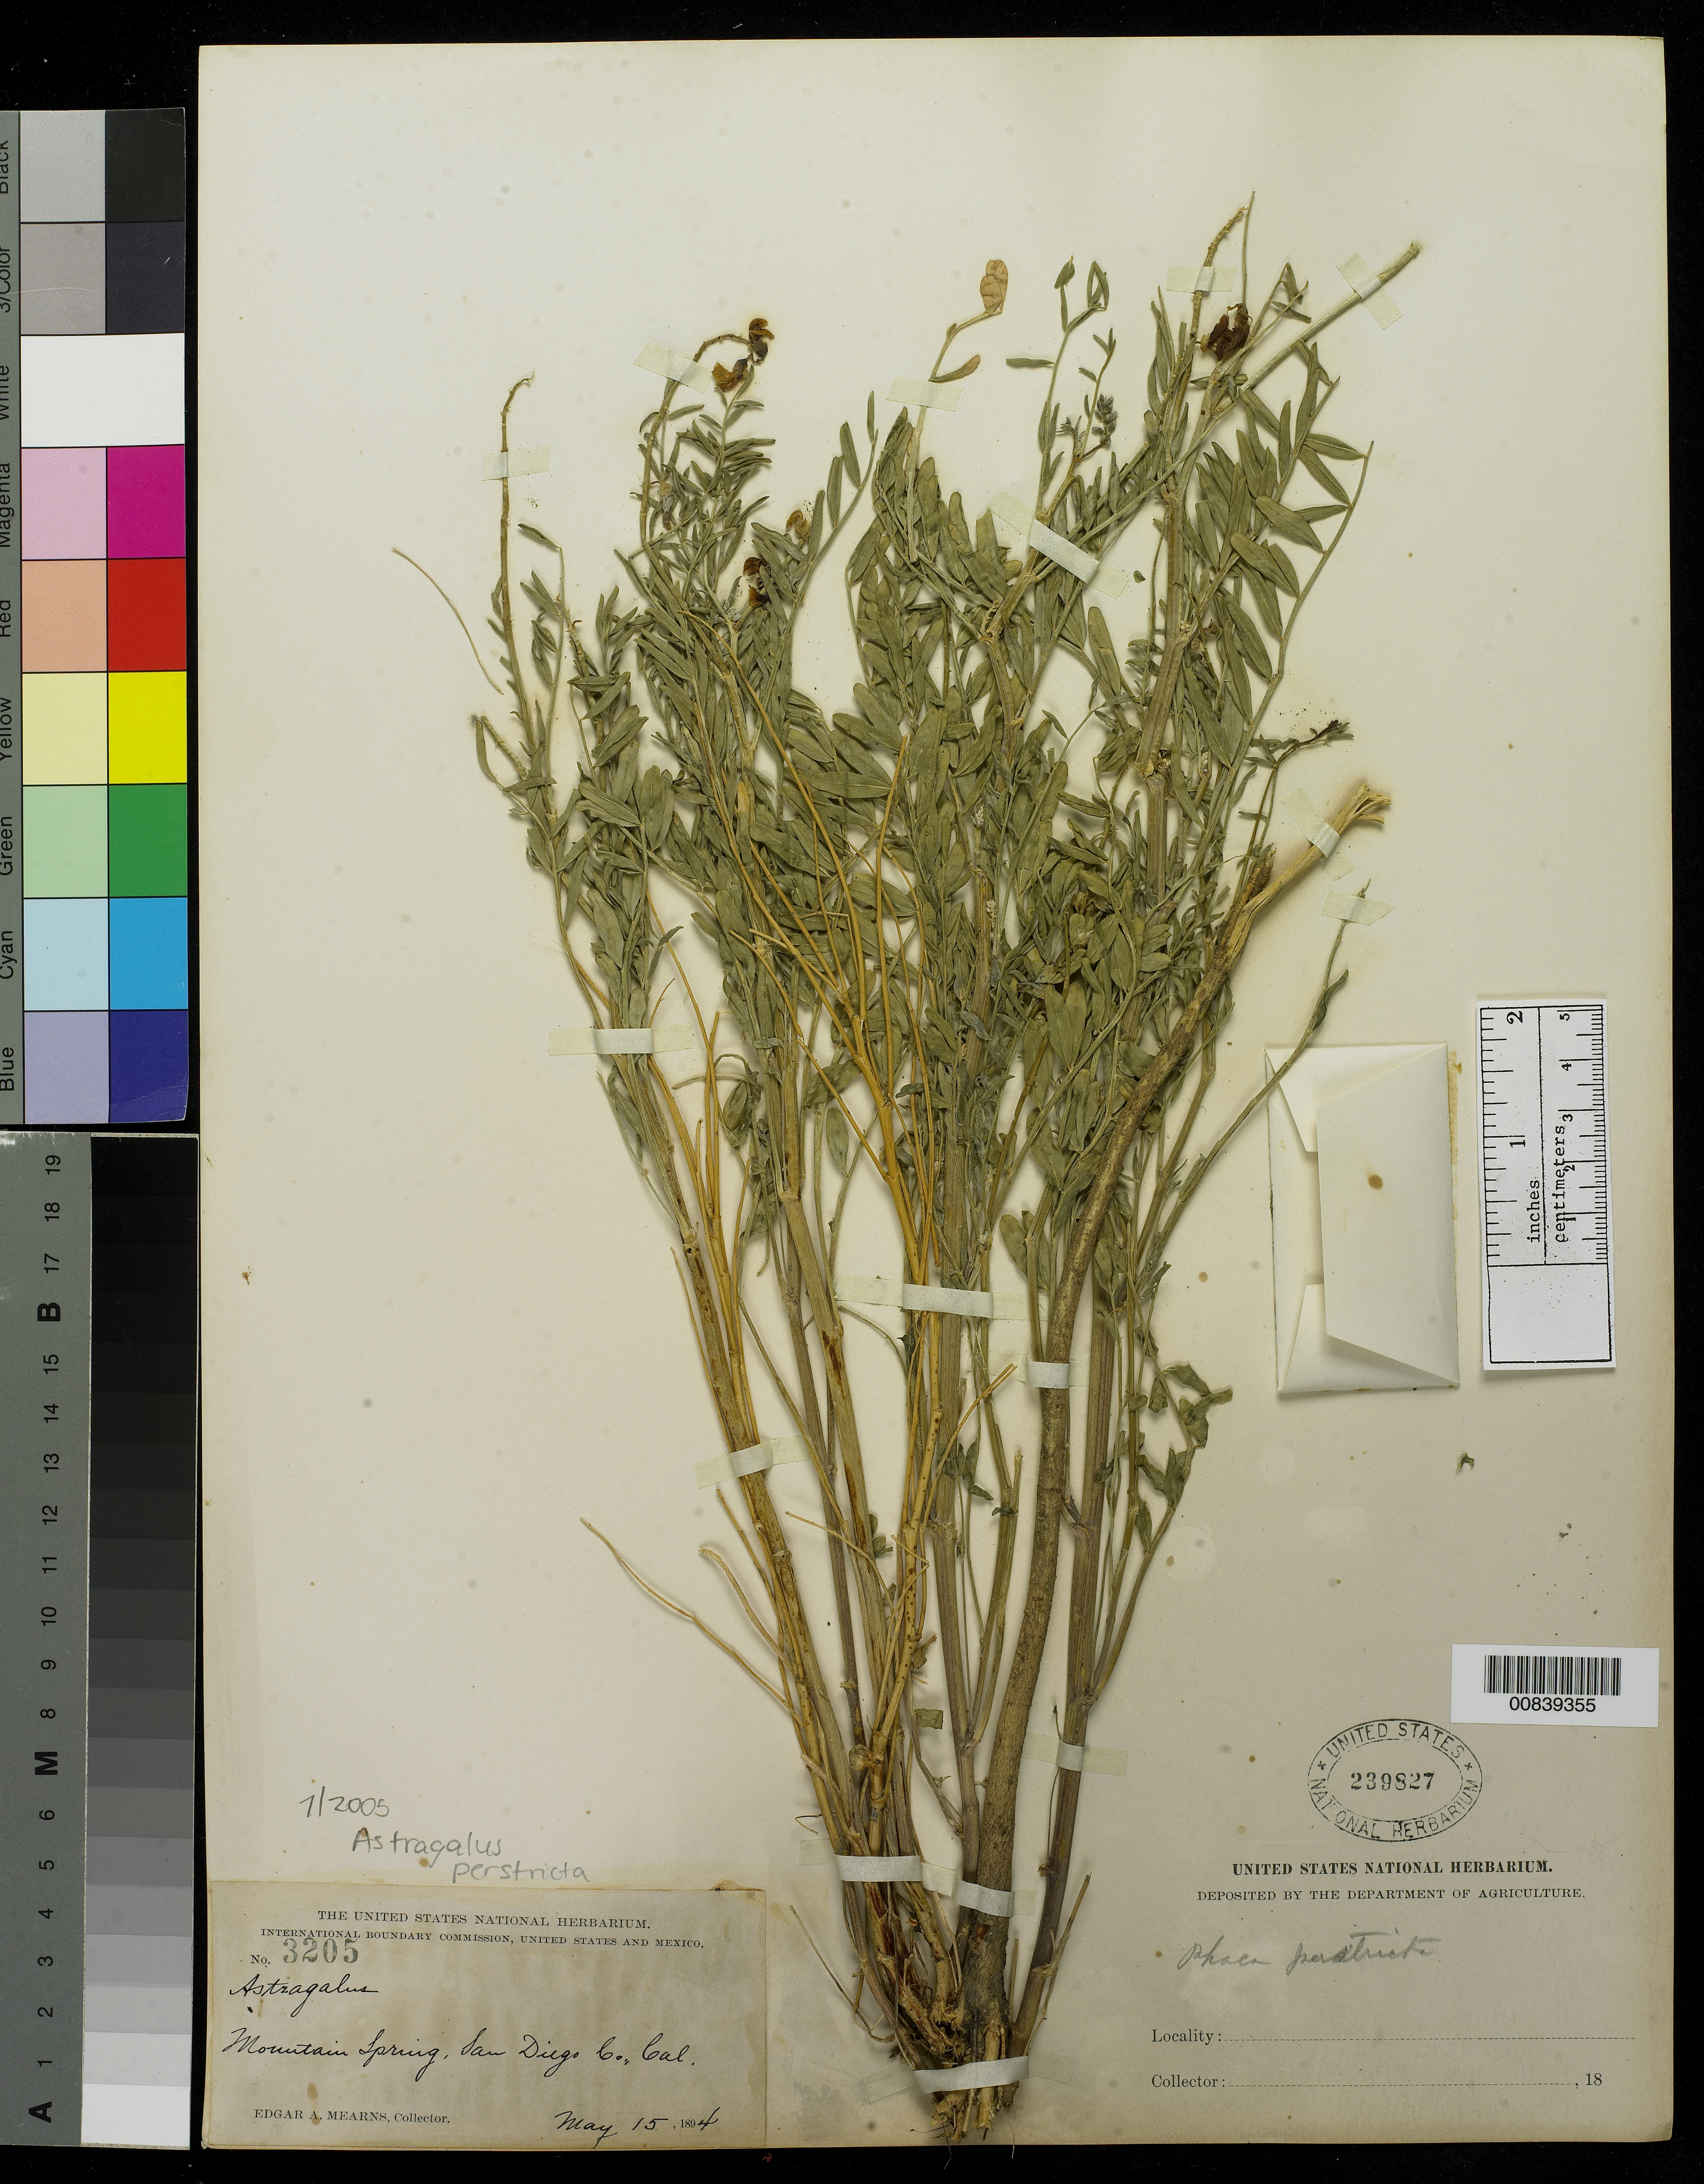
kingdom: Plantae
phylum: Tracheophyta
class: Magnoliopsida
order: Fabales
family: Fabaceae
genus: Astragalus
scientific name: Astragalus douglasii var. perstrictus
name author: (Torr.) A. Gray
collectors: E. A. Mearns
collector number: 3205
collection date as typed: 15 May 1894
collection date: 1894-05-15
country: United States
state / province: California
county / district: San Diego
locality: Mountain Spring, San Diego County, California.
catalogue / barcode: US 239827